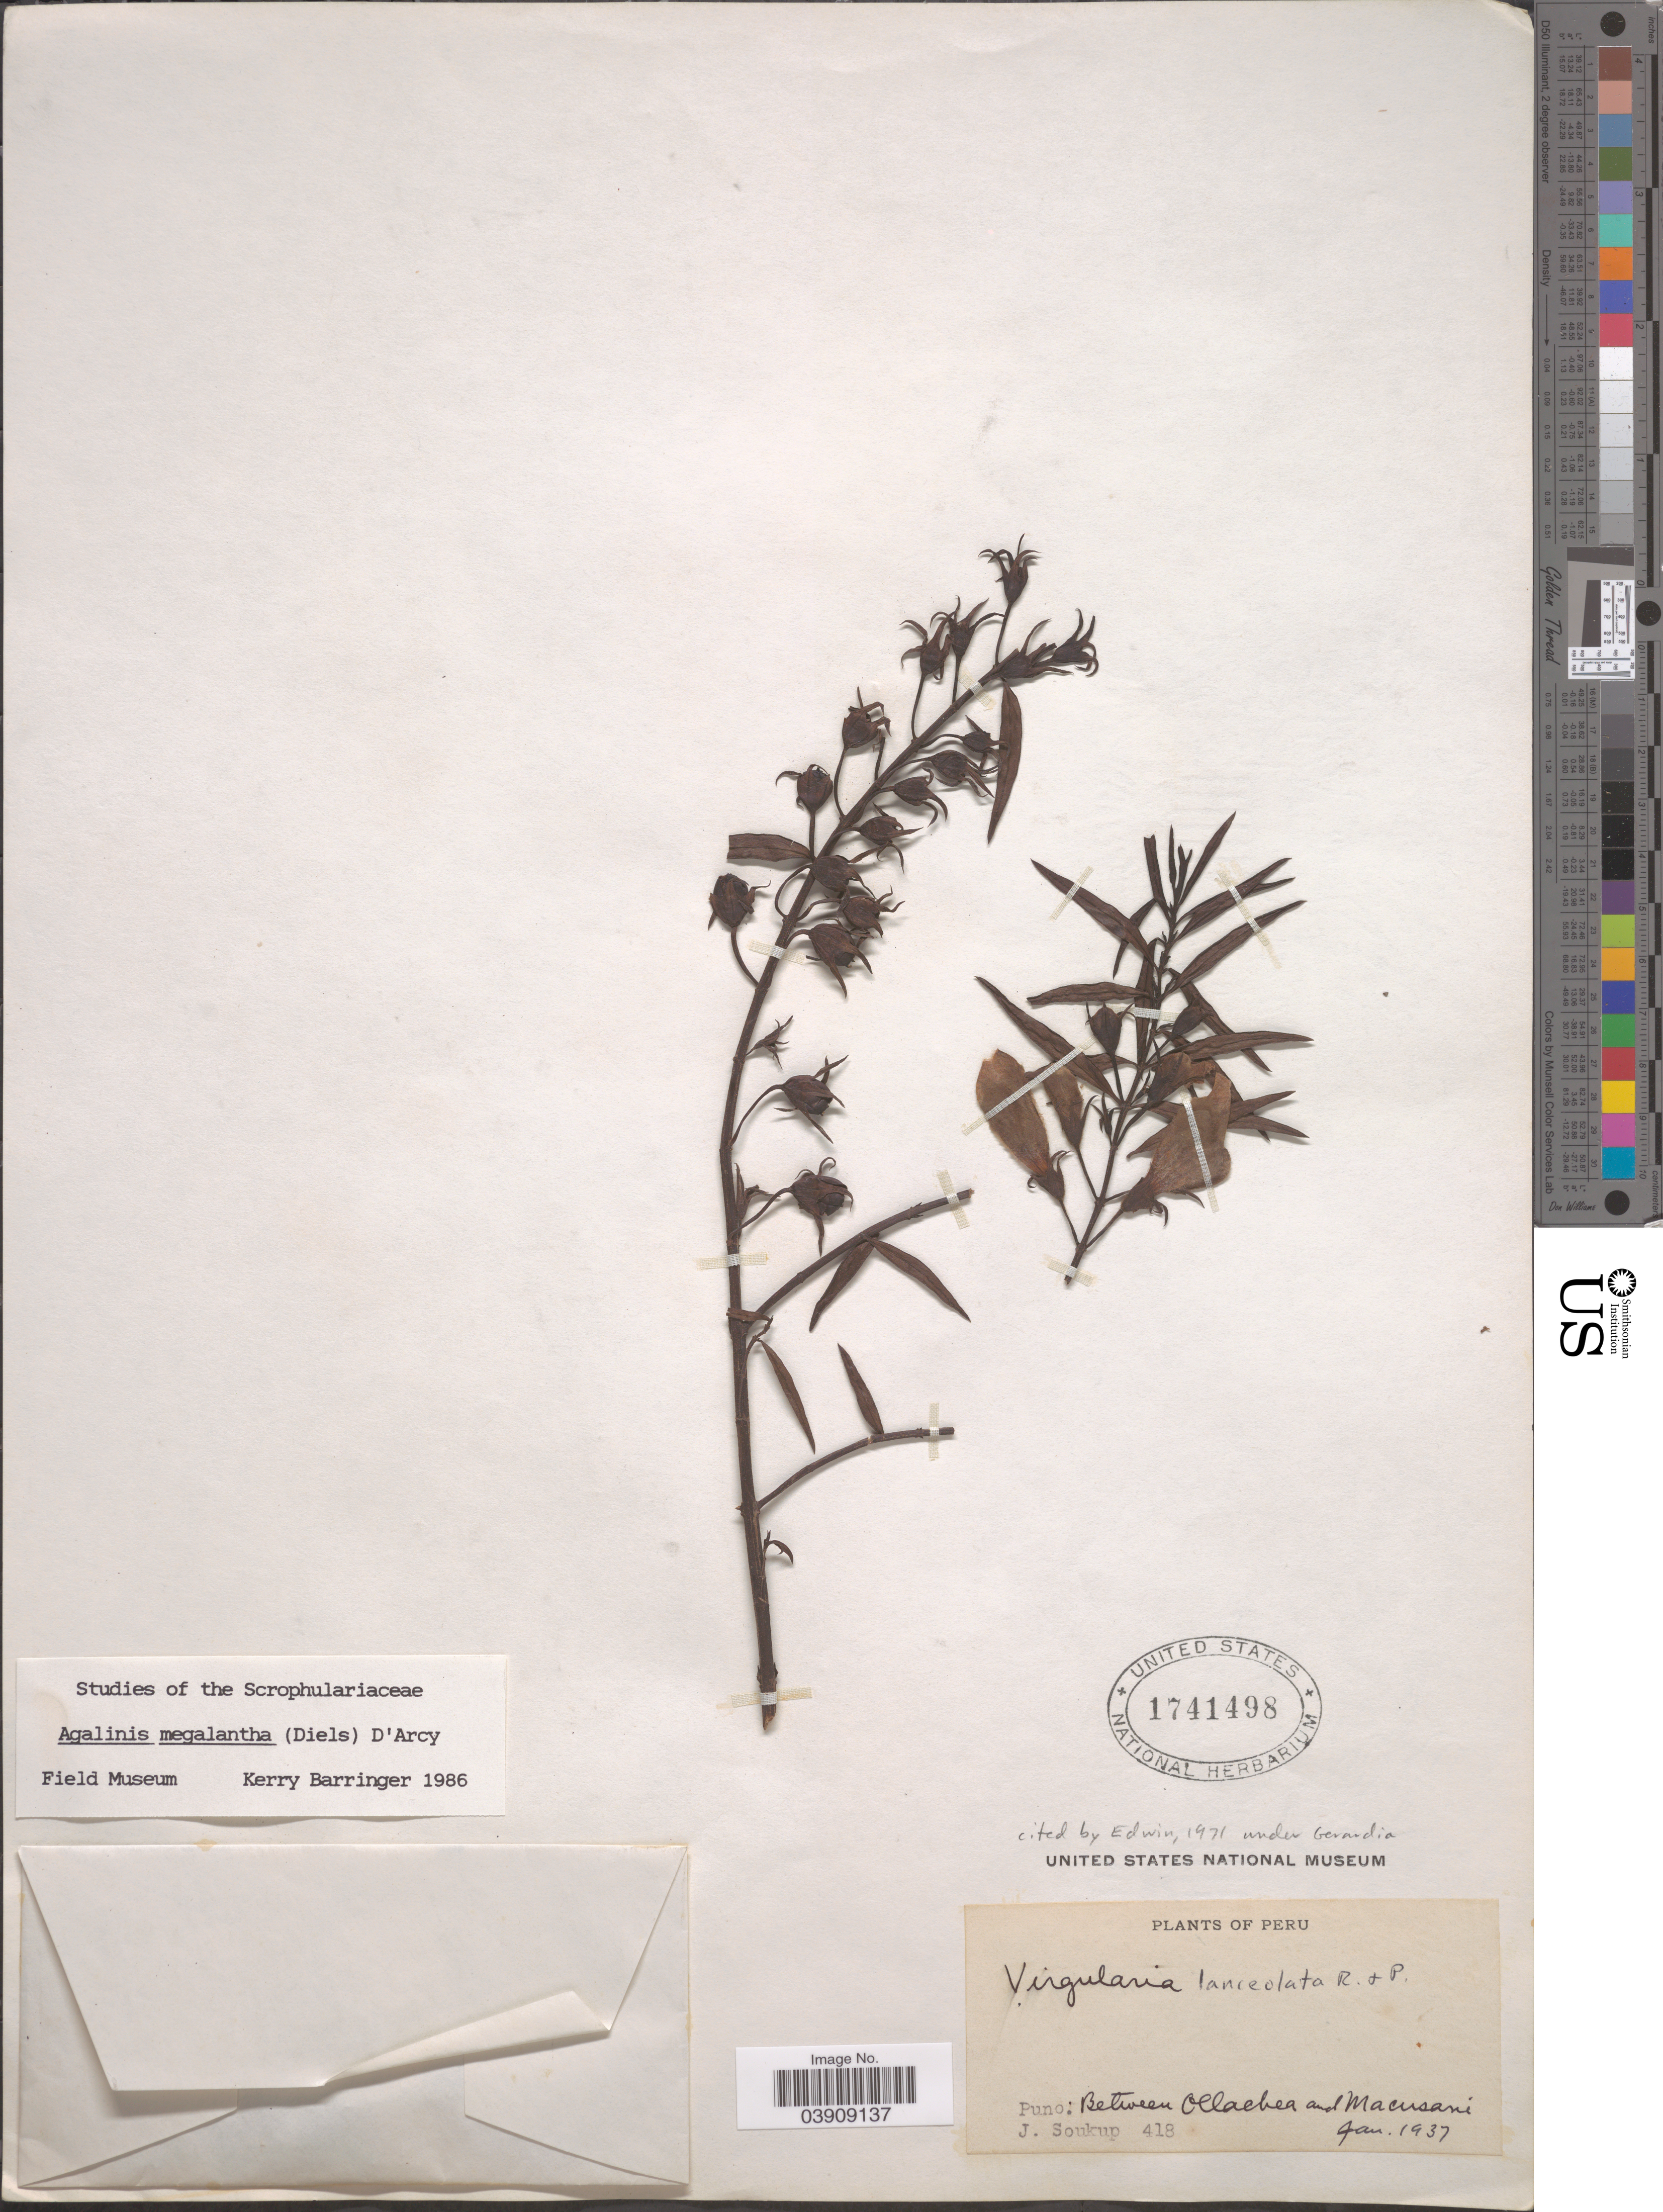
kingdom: Plantae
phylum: Tracheophyta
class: Magnoliopsida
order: Lamiales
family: Orobanchaceae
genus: Agalinis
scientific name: Agalinis megalantha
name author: (Diels) D'Arcy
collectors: J. Soukup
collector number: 418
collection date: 1937-01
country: Peru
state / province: Puno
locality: Between Ollachea and Macusani.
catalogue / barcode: US 1741498